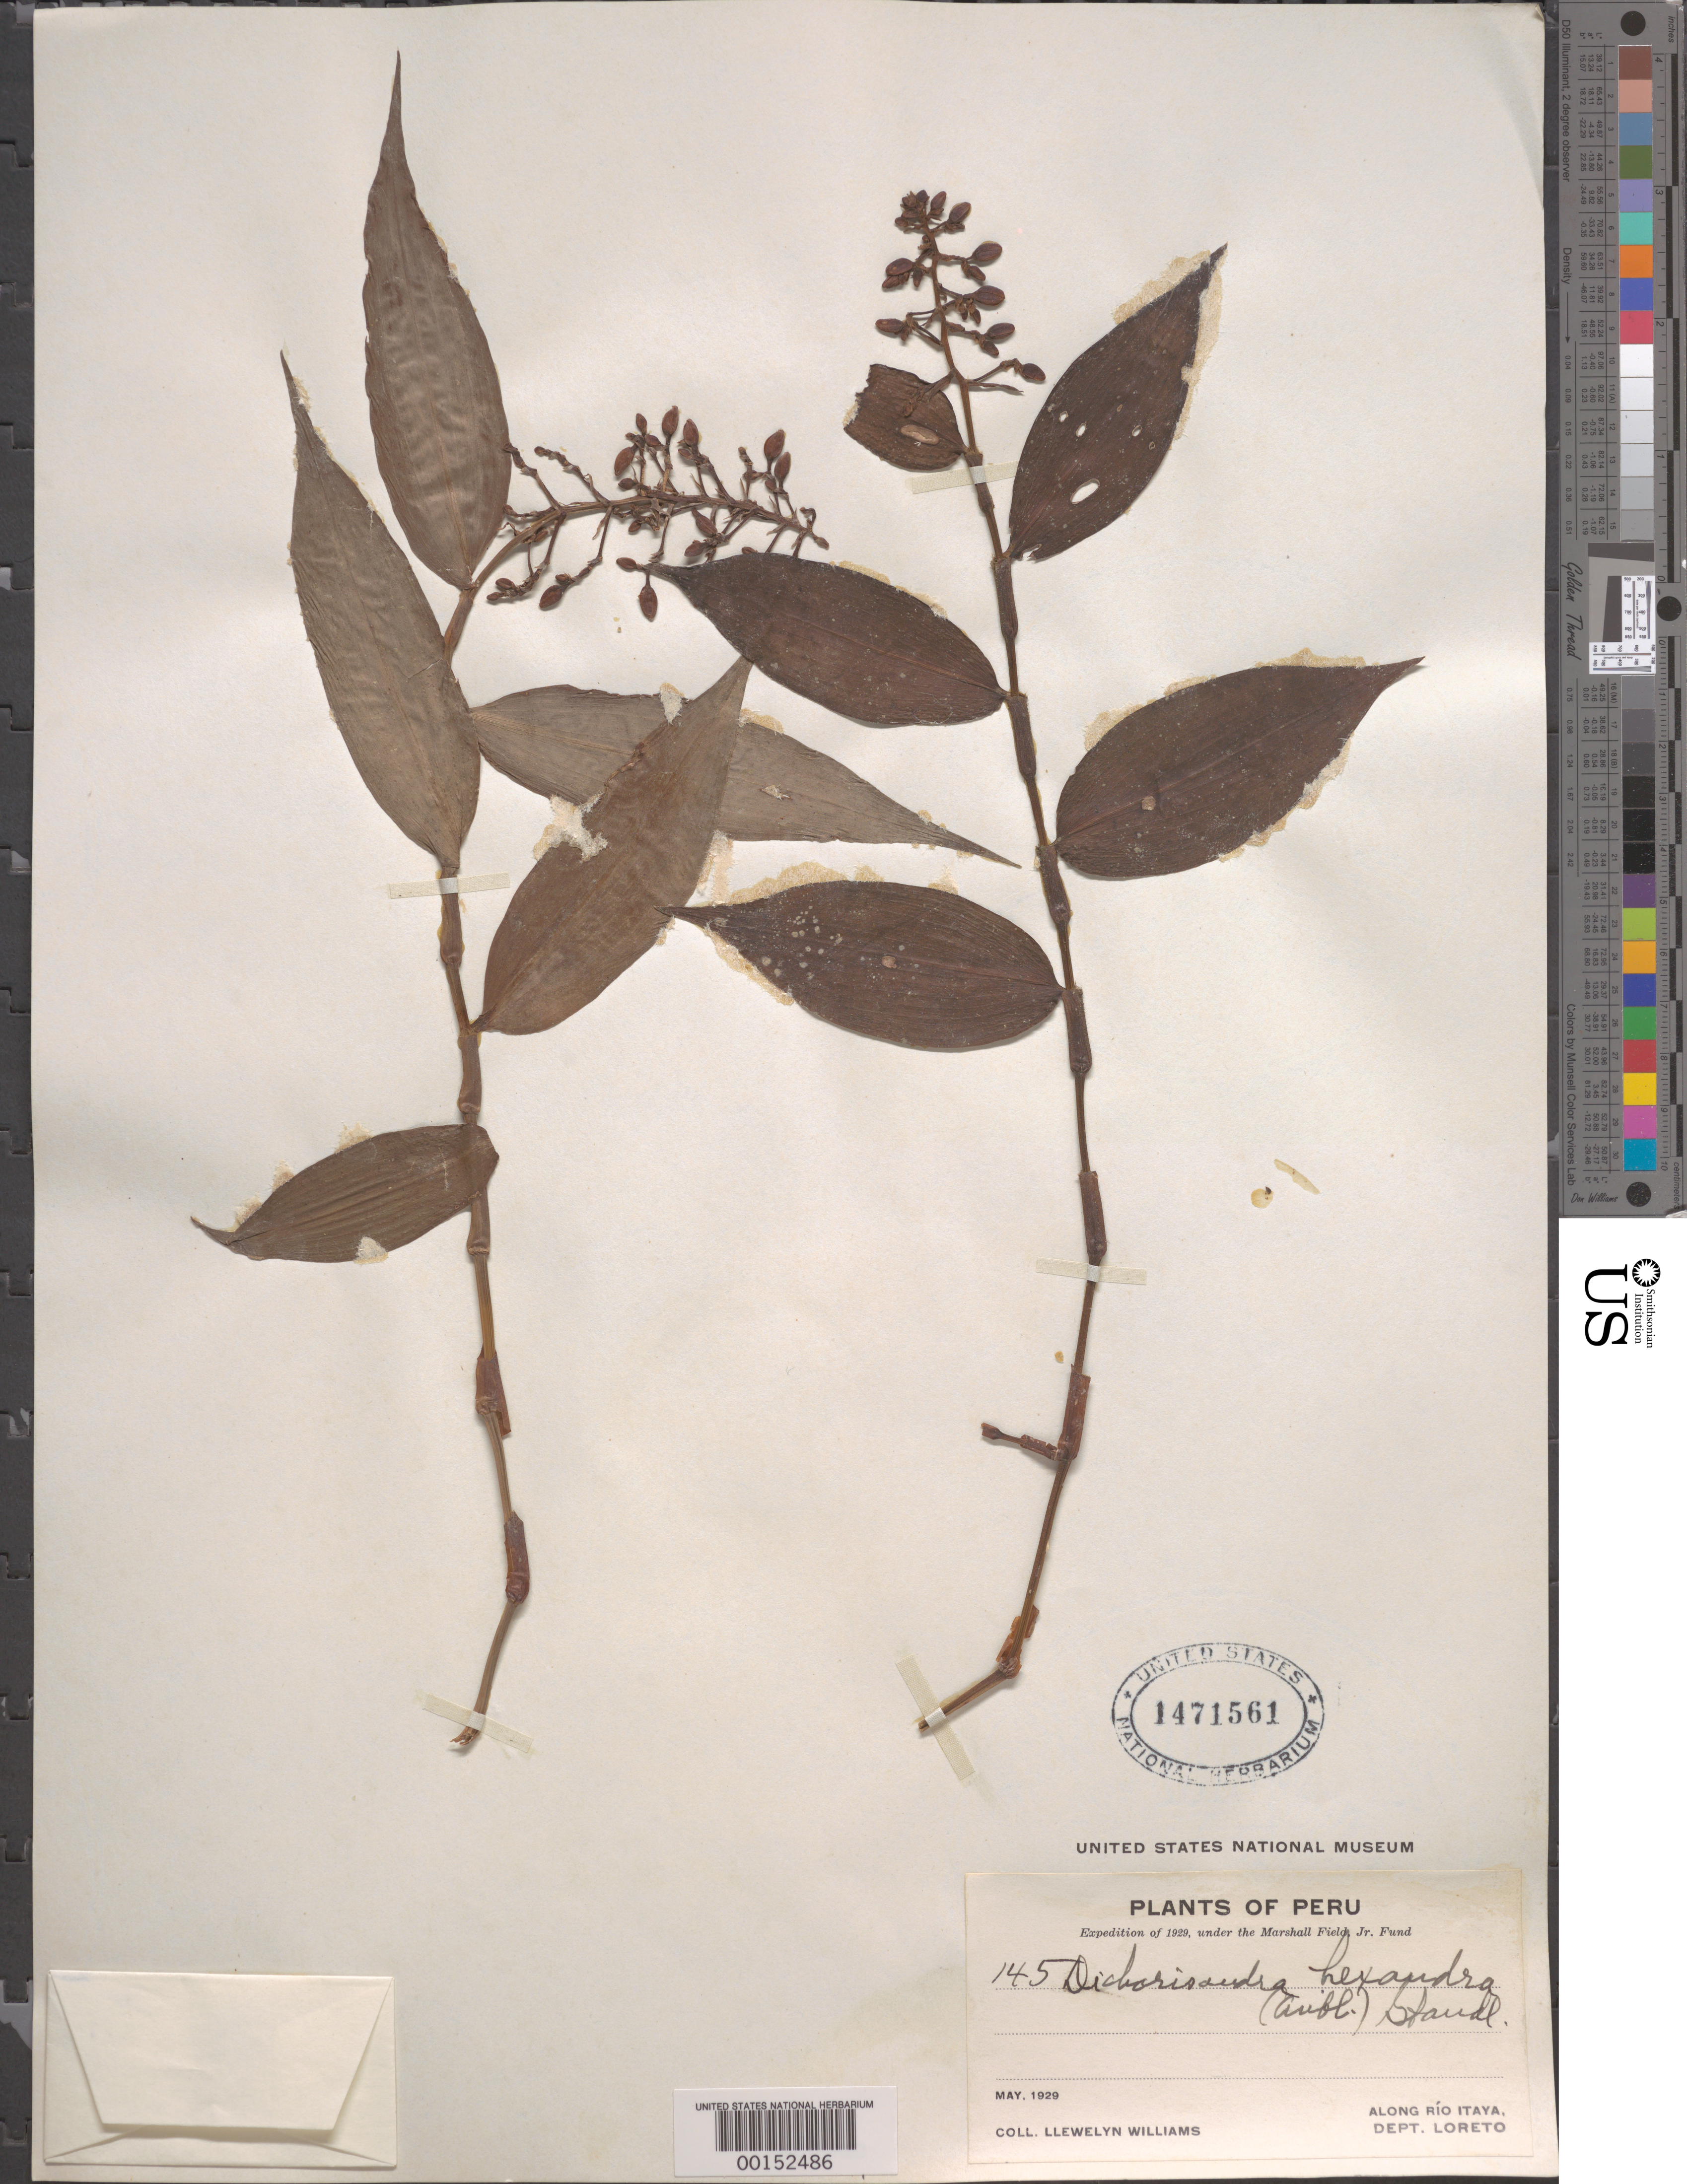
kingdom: Plantae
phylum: Tracheophyta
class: Liliopsida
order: Commelinales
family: Commelinaceae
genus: Dichorisandra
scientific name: Dichorisandra hexandra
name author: (Aubl.) Standl.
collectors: Ll. Williams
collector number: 145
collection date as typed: May 1929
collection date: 1929-05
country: Peru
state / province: Loreto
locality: Along rio itaya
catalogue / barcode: US 1471561